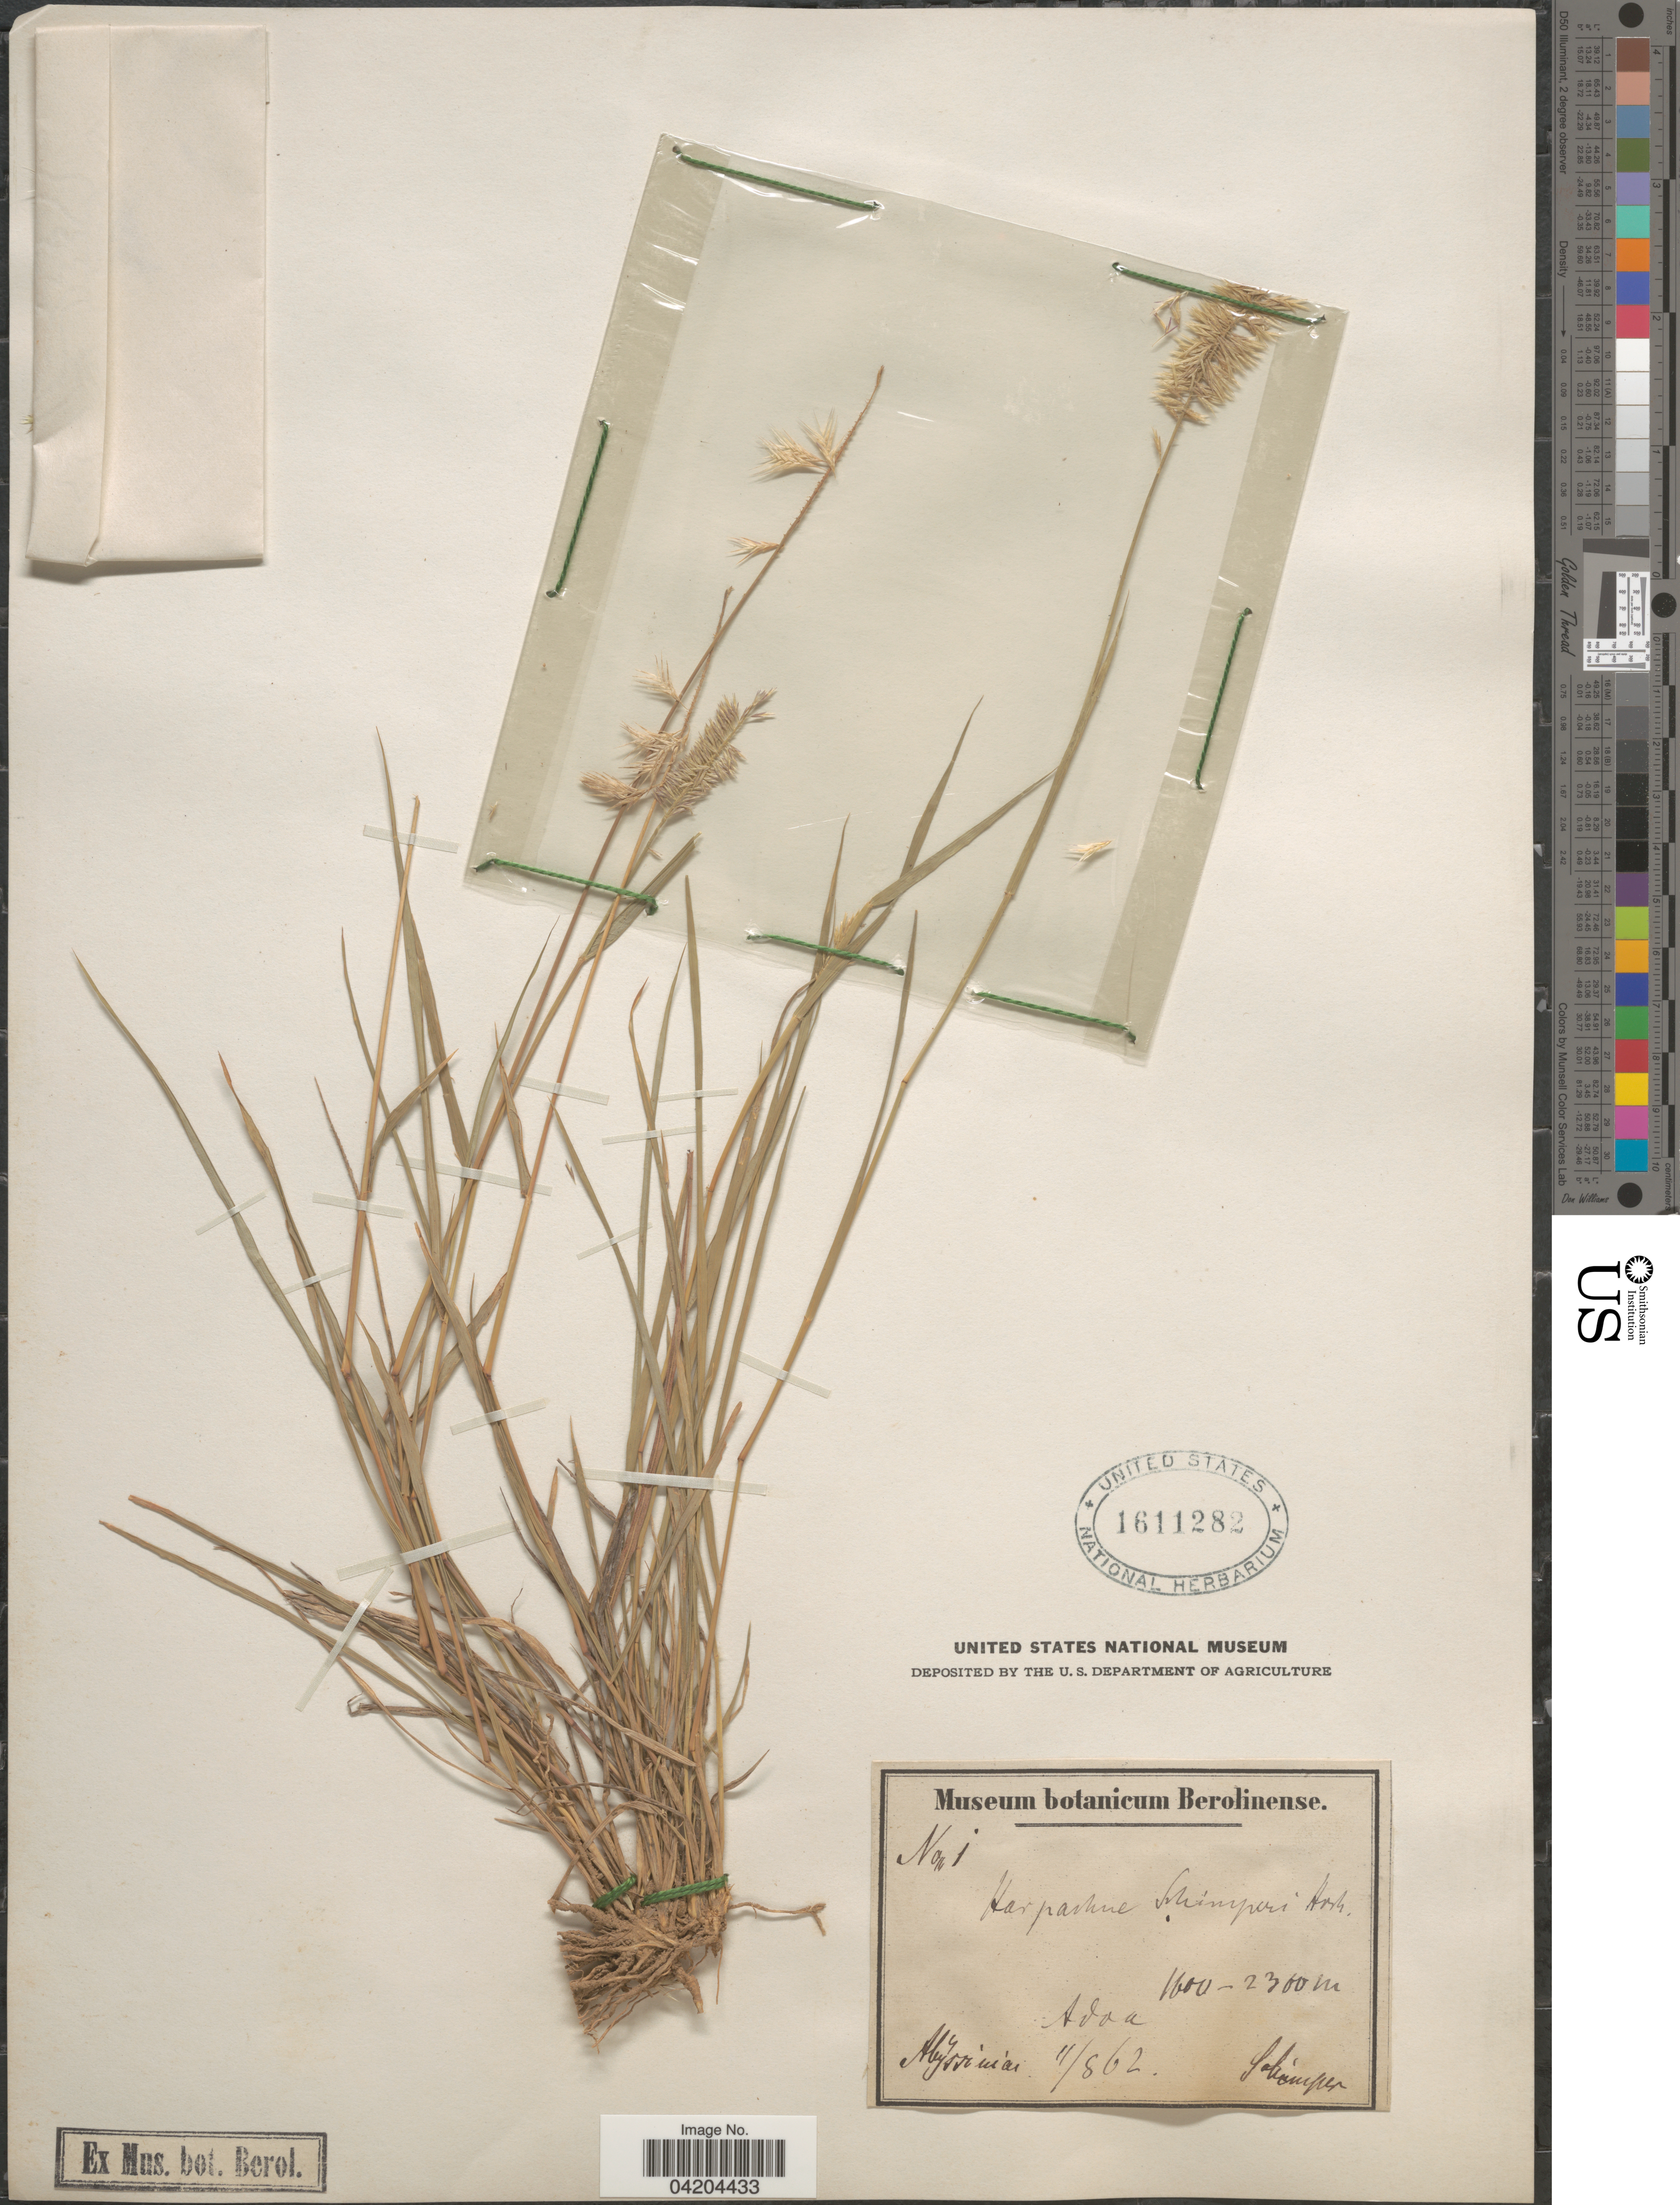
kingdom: Plantae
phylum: Tracheophyta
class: Liliopsida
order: Poales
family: Poaceae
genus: Eragrostis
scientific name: Eragrostis schimperi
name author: (A. Rich.) Benth.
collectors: -. Schimper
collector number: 1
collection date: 1862-11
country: Ethiopia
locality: Adoa. Abyssinia.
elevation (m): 1600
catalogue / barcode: US 1611282